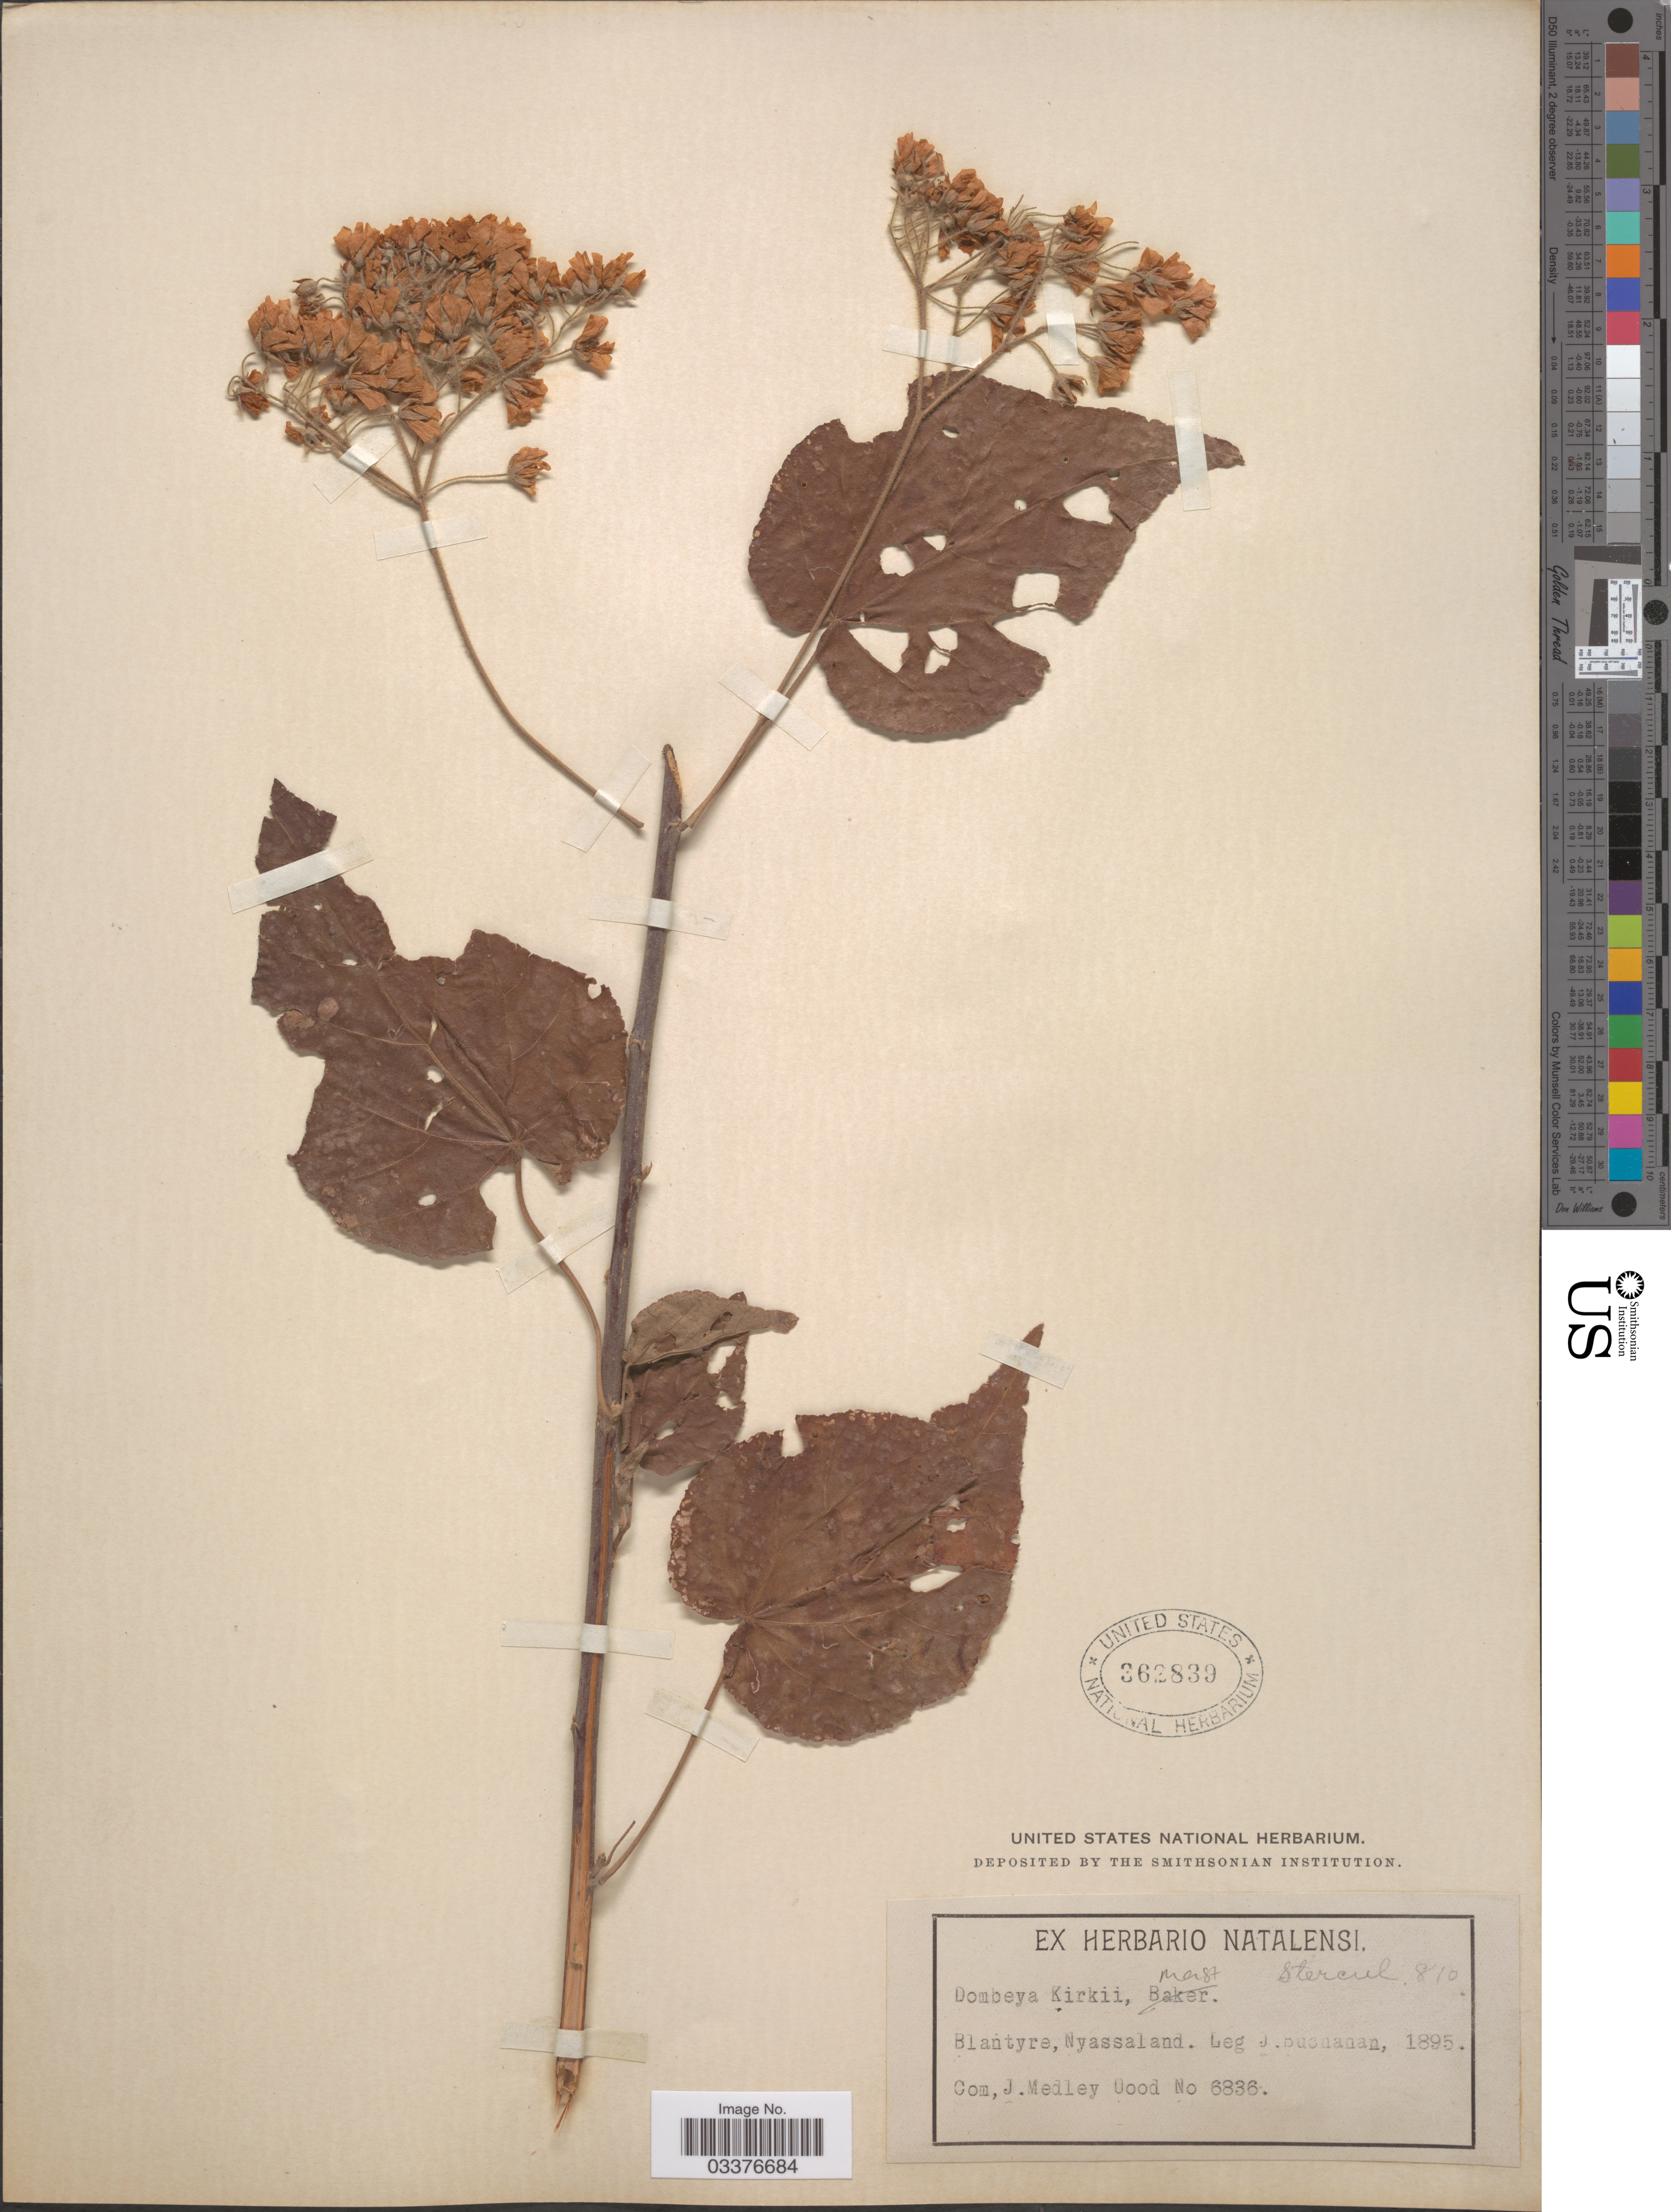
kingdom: Plantae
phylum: Tracheophyta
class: Magnoliopsida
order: Malvales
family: Malvaceae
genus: Dombeya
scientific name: Dombeya kirkii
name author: Mast.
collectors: J. Buchanan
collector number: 810?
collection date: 1895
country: Malawi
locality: Blantyre, Nyassaland.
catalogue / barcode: US 362839